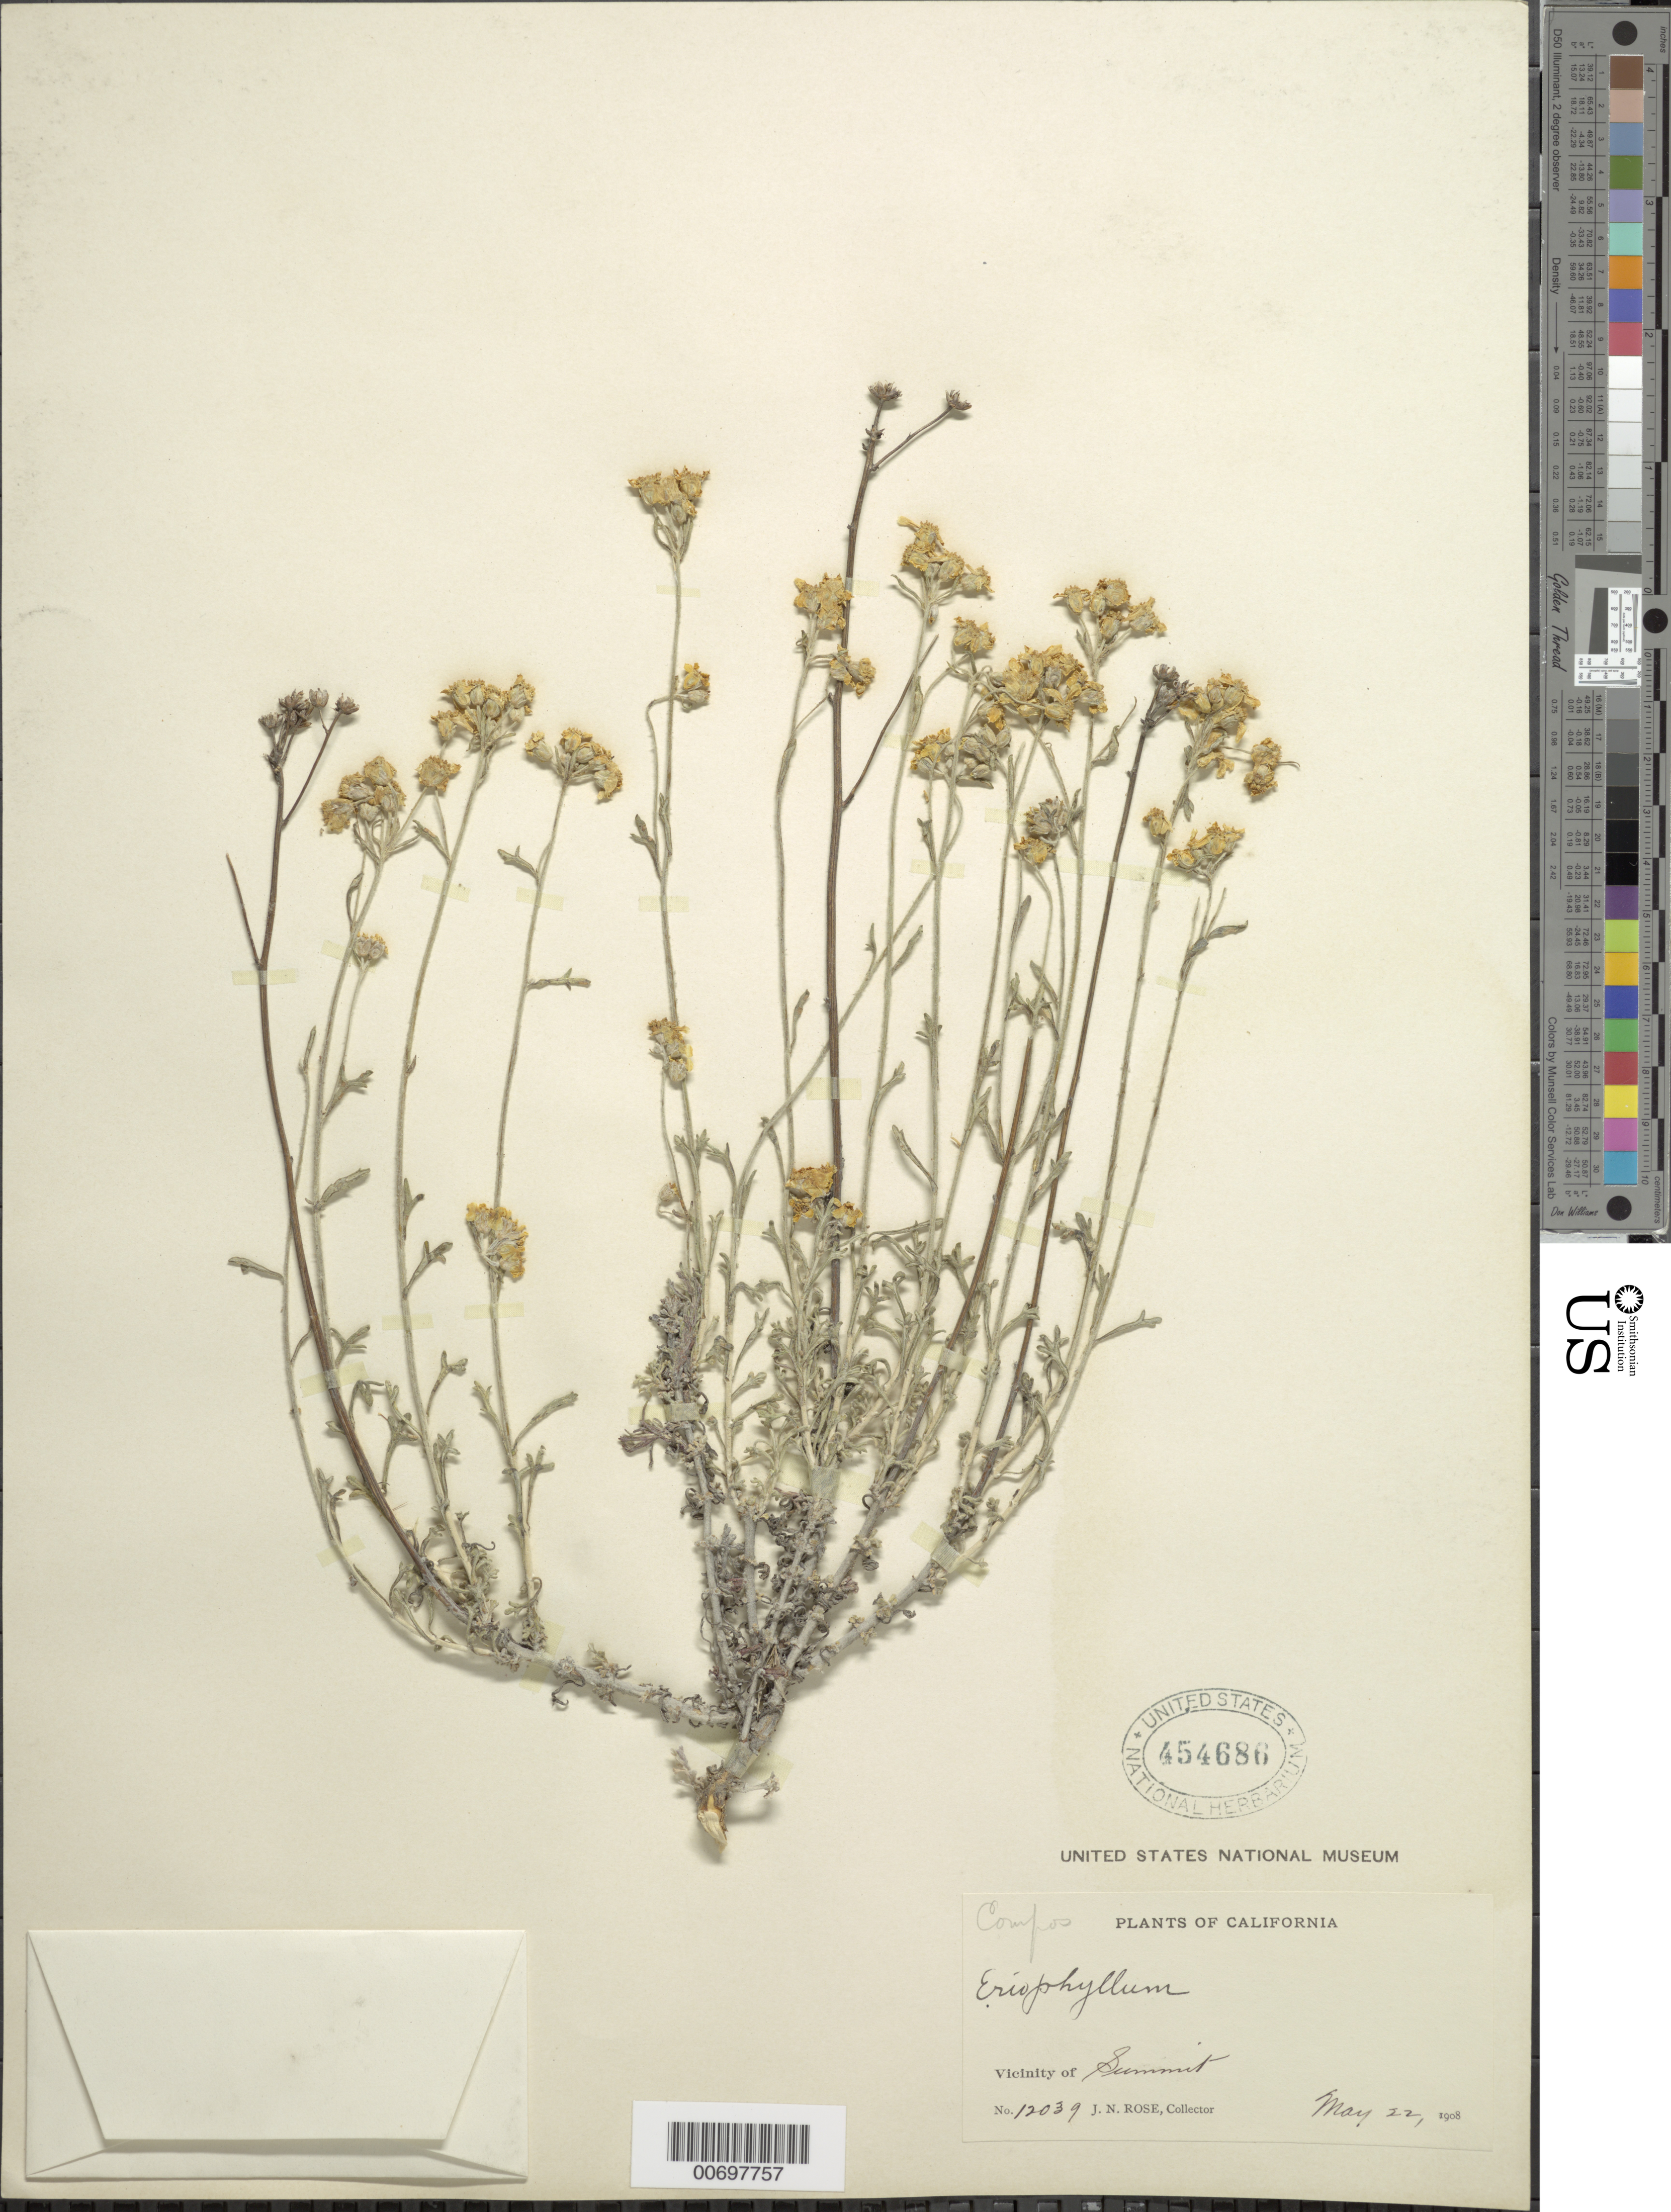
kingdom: Plantae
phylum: Tracheophyta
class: Magnoliopsida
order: Asterales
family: Asteraceae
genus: Eriophyllum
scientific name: Eriophyllum sp.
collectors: J. N. Rose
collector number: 12039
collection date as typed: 22 May 1908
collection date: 1908-05-22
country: United States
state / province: California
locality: Vicinity of Summit.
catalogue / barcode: US 454686